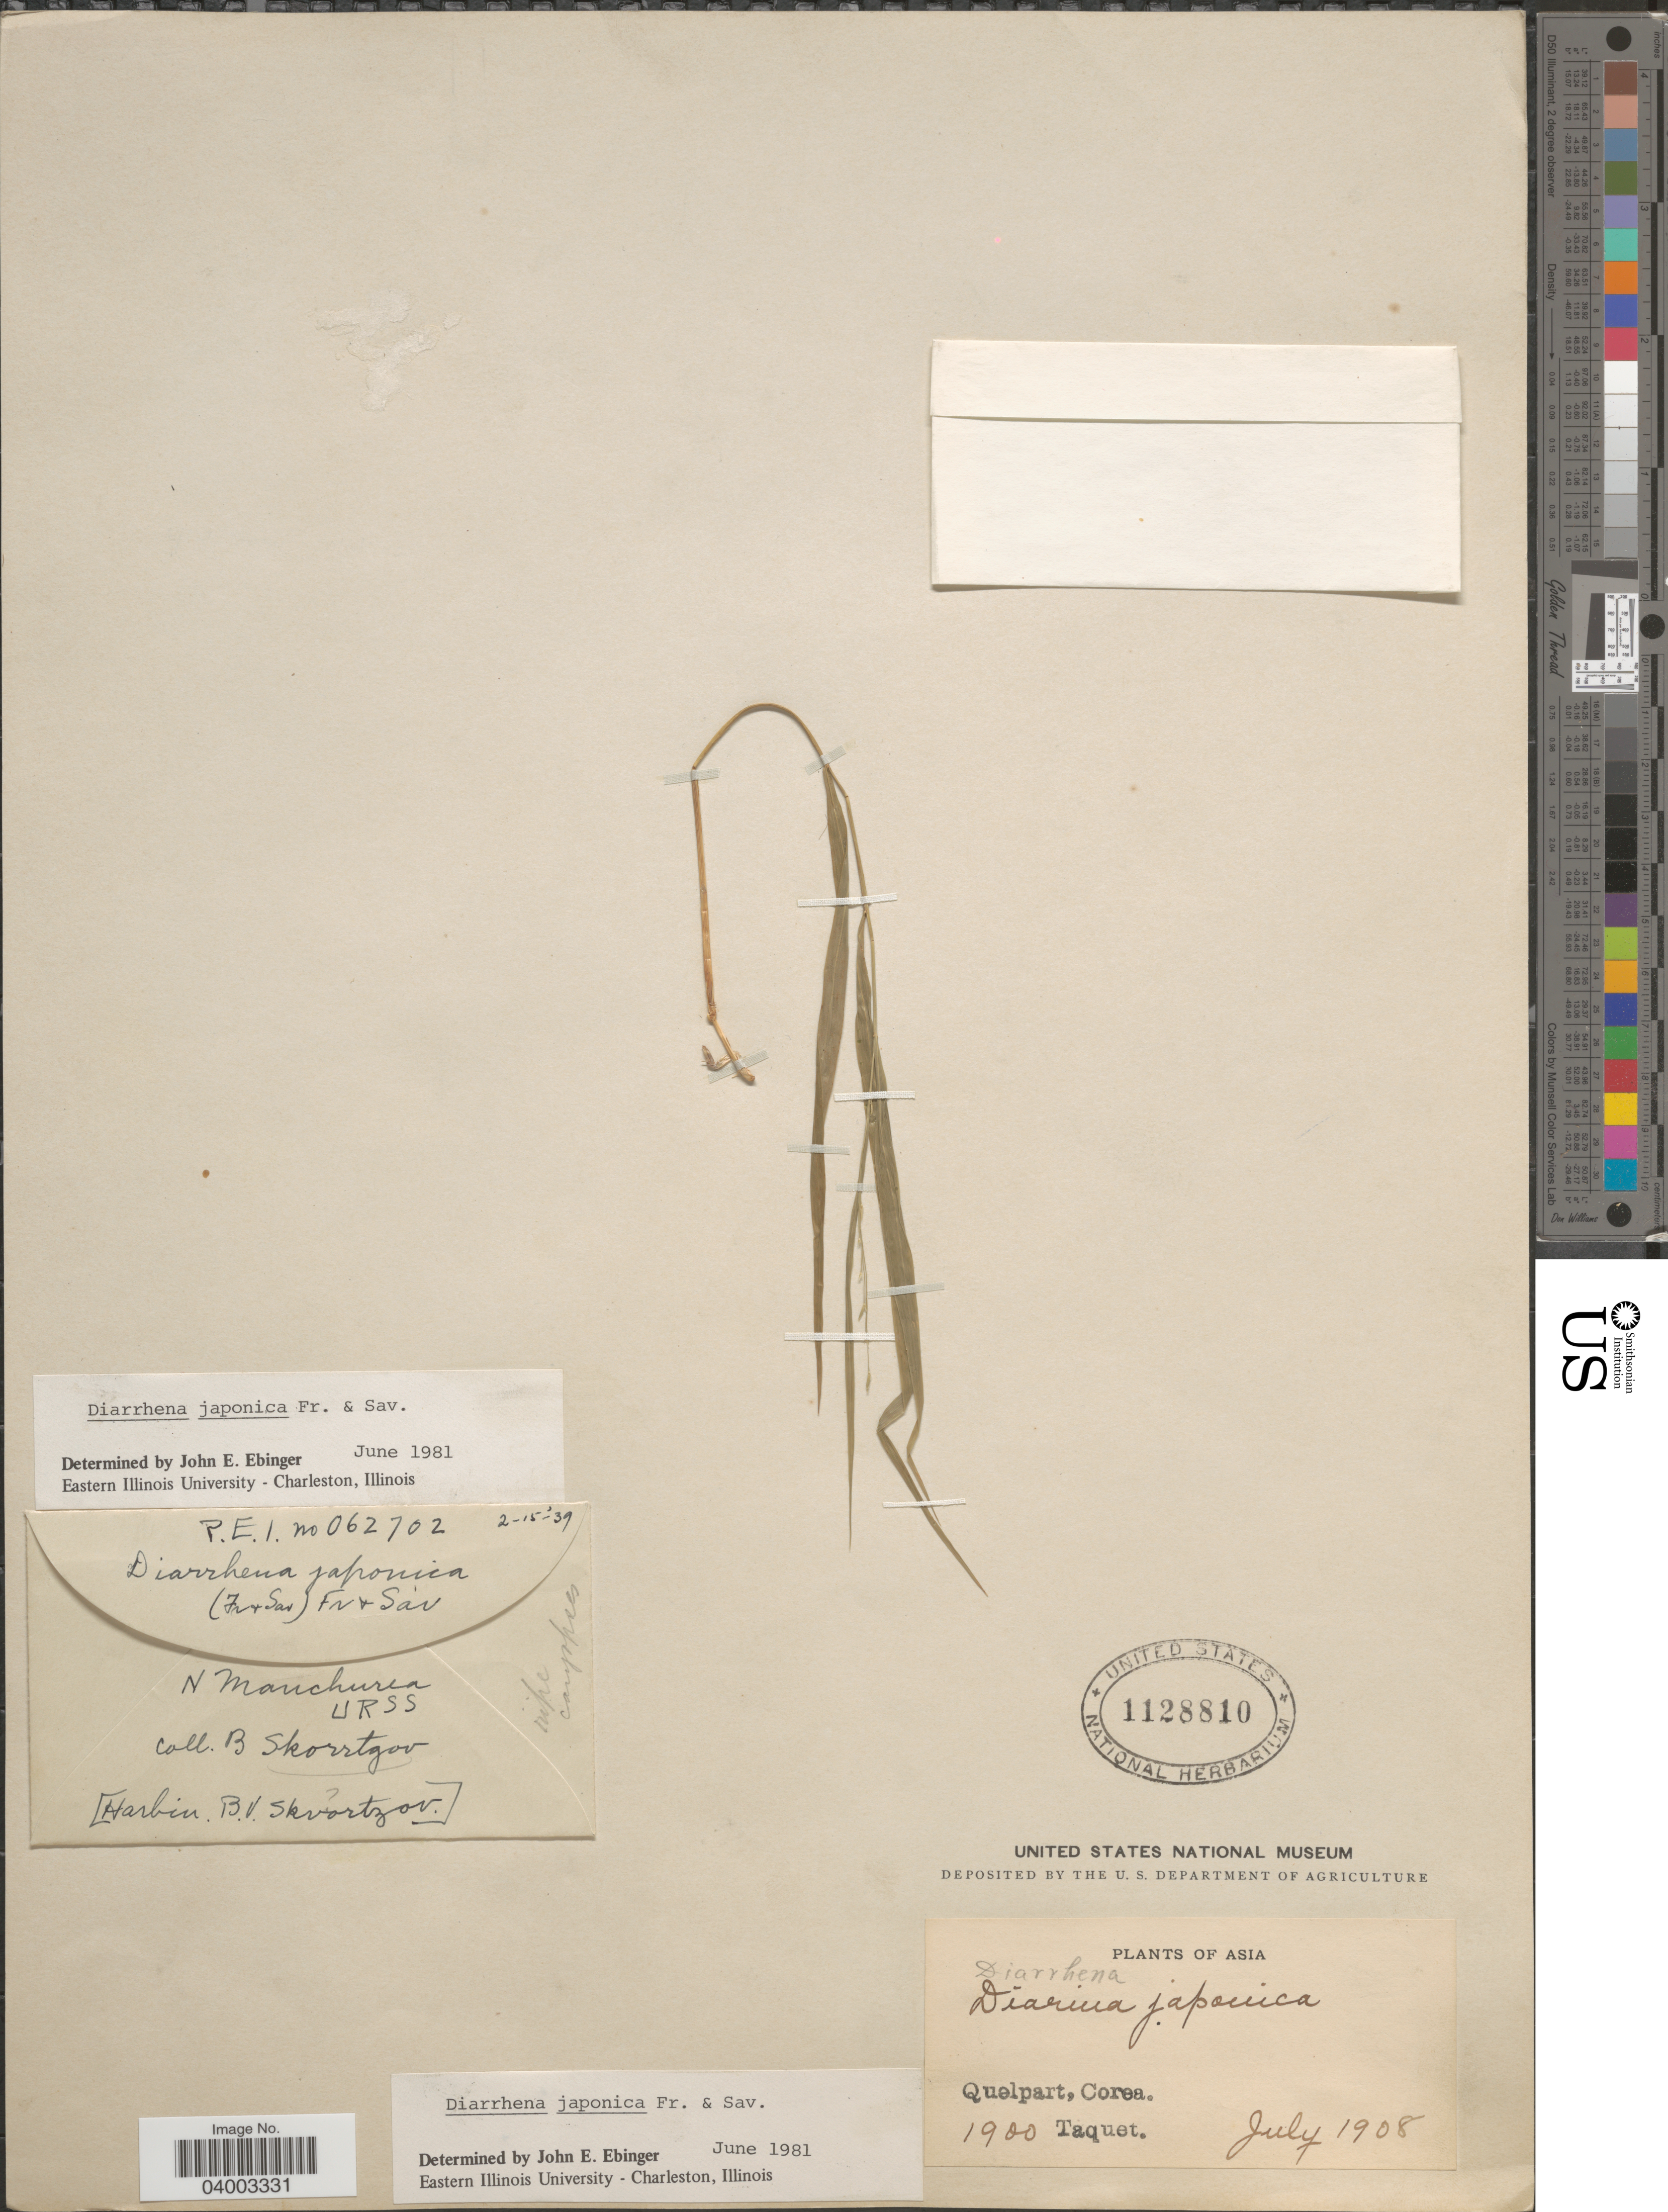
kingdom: Plantae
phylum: Tracheophyta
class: Liliopsida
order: Poales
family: Poaceae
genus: Diarrhena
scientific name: Diarrhena japonica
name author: Franch. & Sav.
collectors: B. Skvortzov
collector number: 062702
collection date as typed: Transcribed d/m/y: 15/2/39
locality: N Manchurea URSS.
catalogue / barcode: US 1128810-2